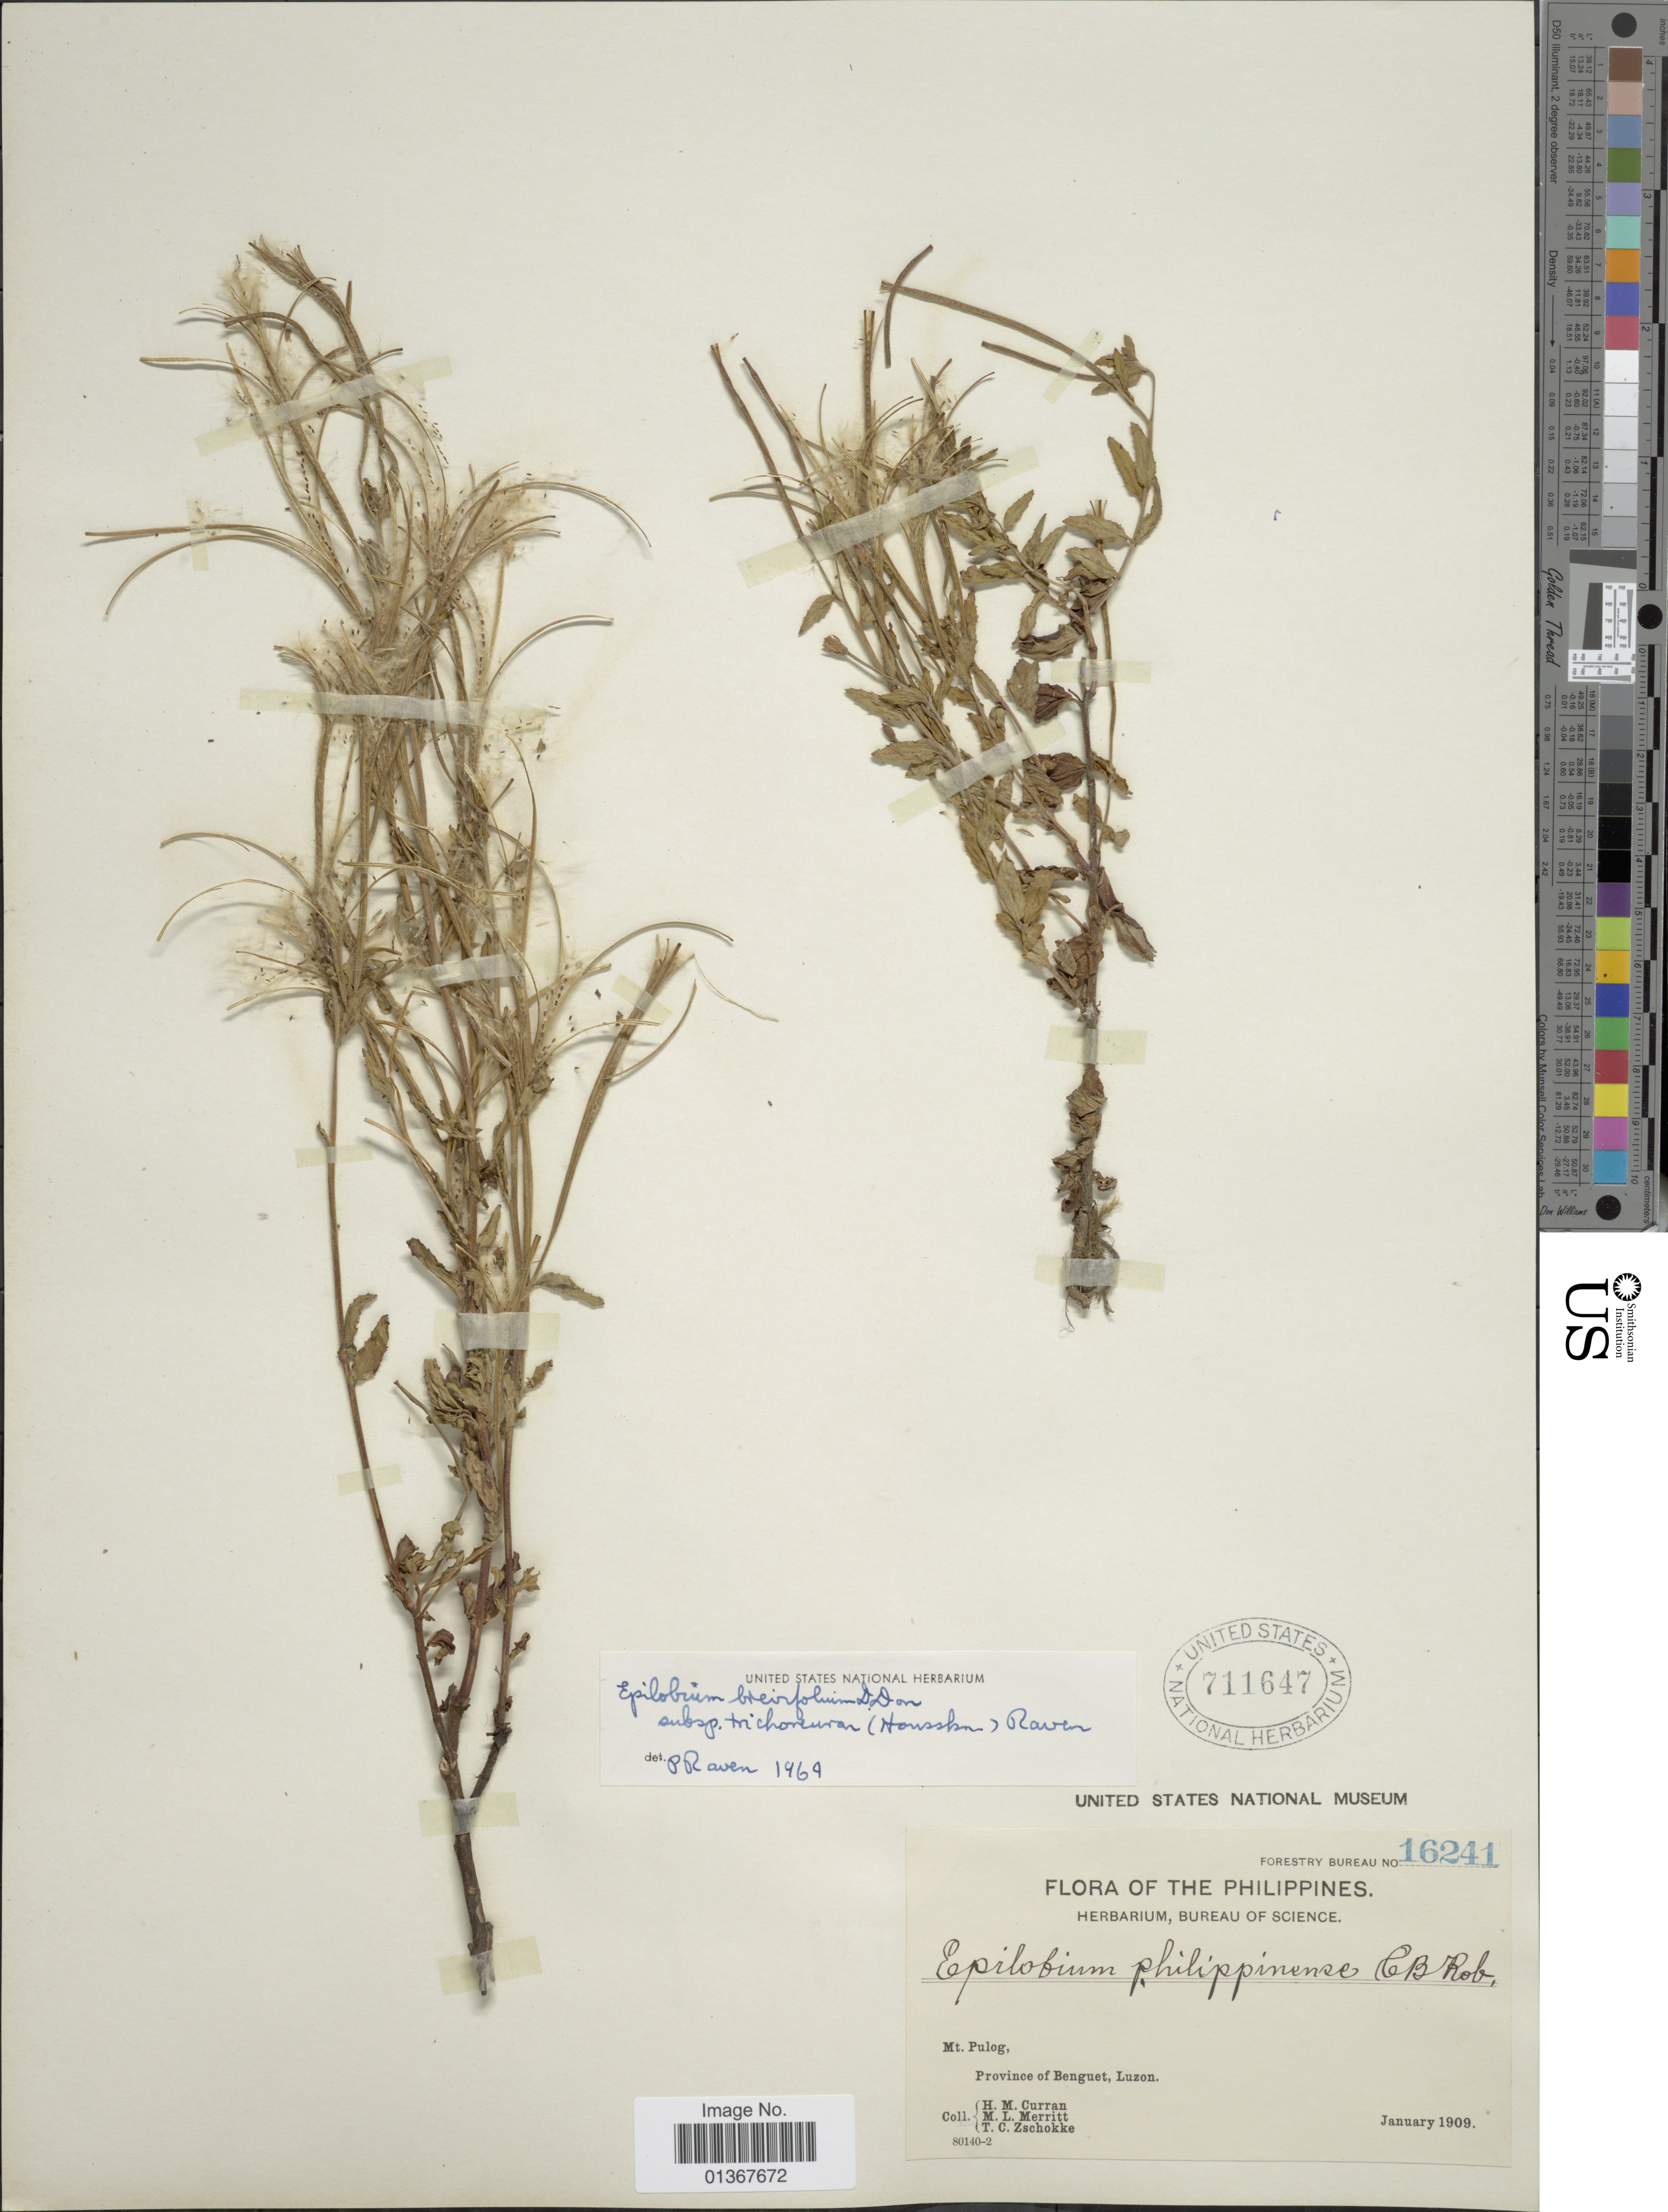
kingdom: Plantae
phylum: Tracheophyta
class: Magnoliopsida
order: Myrtales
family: Onagraceae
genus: Epilobium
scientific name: Epilobium brevifolium subsp. trichoneurum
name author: (Hausskn.) P.H. Raven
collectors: H. M. Curran, M. L. Merritt & T. C. Zschokke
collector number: Forestry Bureau 16241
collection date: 1909-01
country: Philippines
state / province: Central Luzon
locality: Mt. Pulog, Province of Benguet.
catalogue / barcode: US 711647